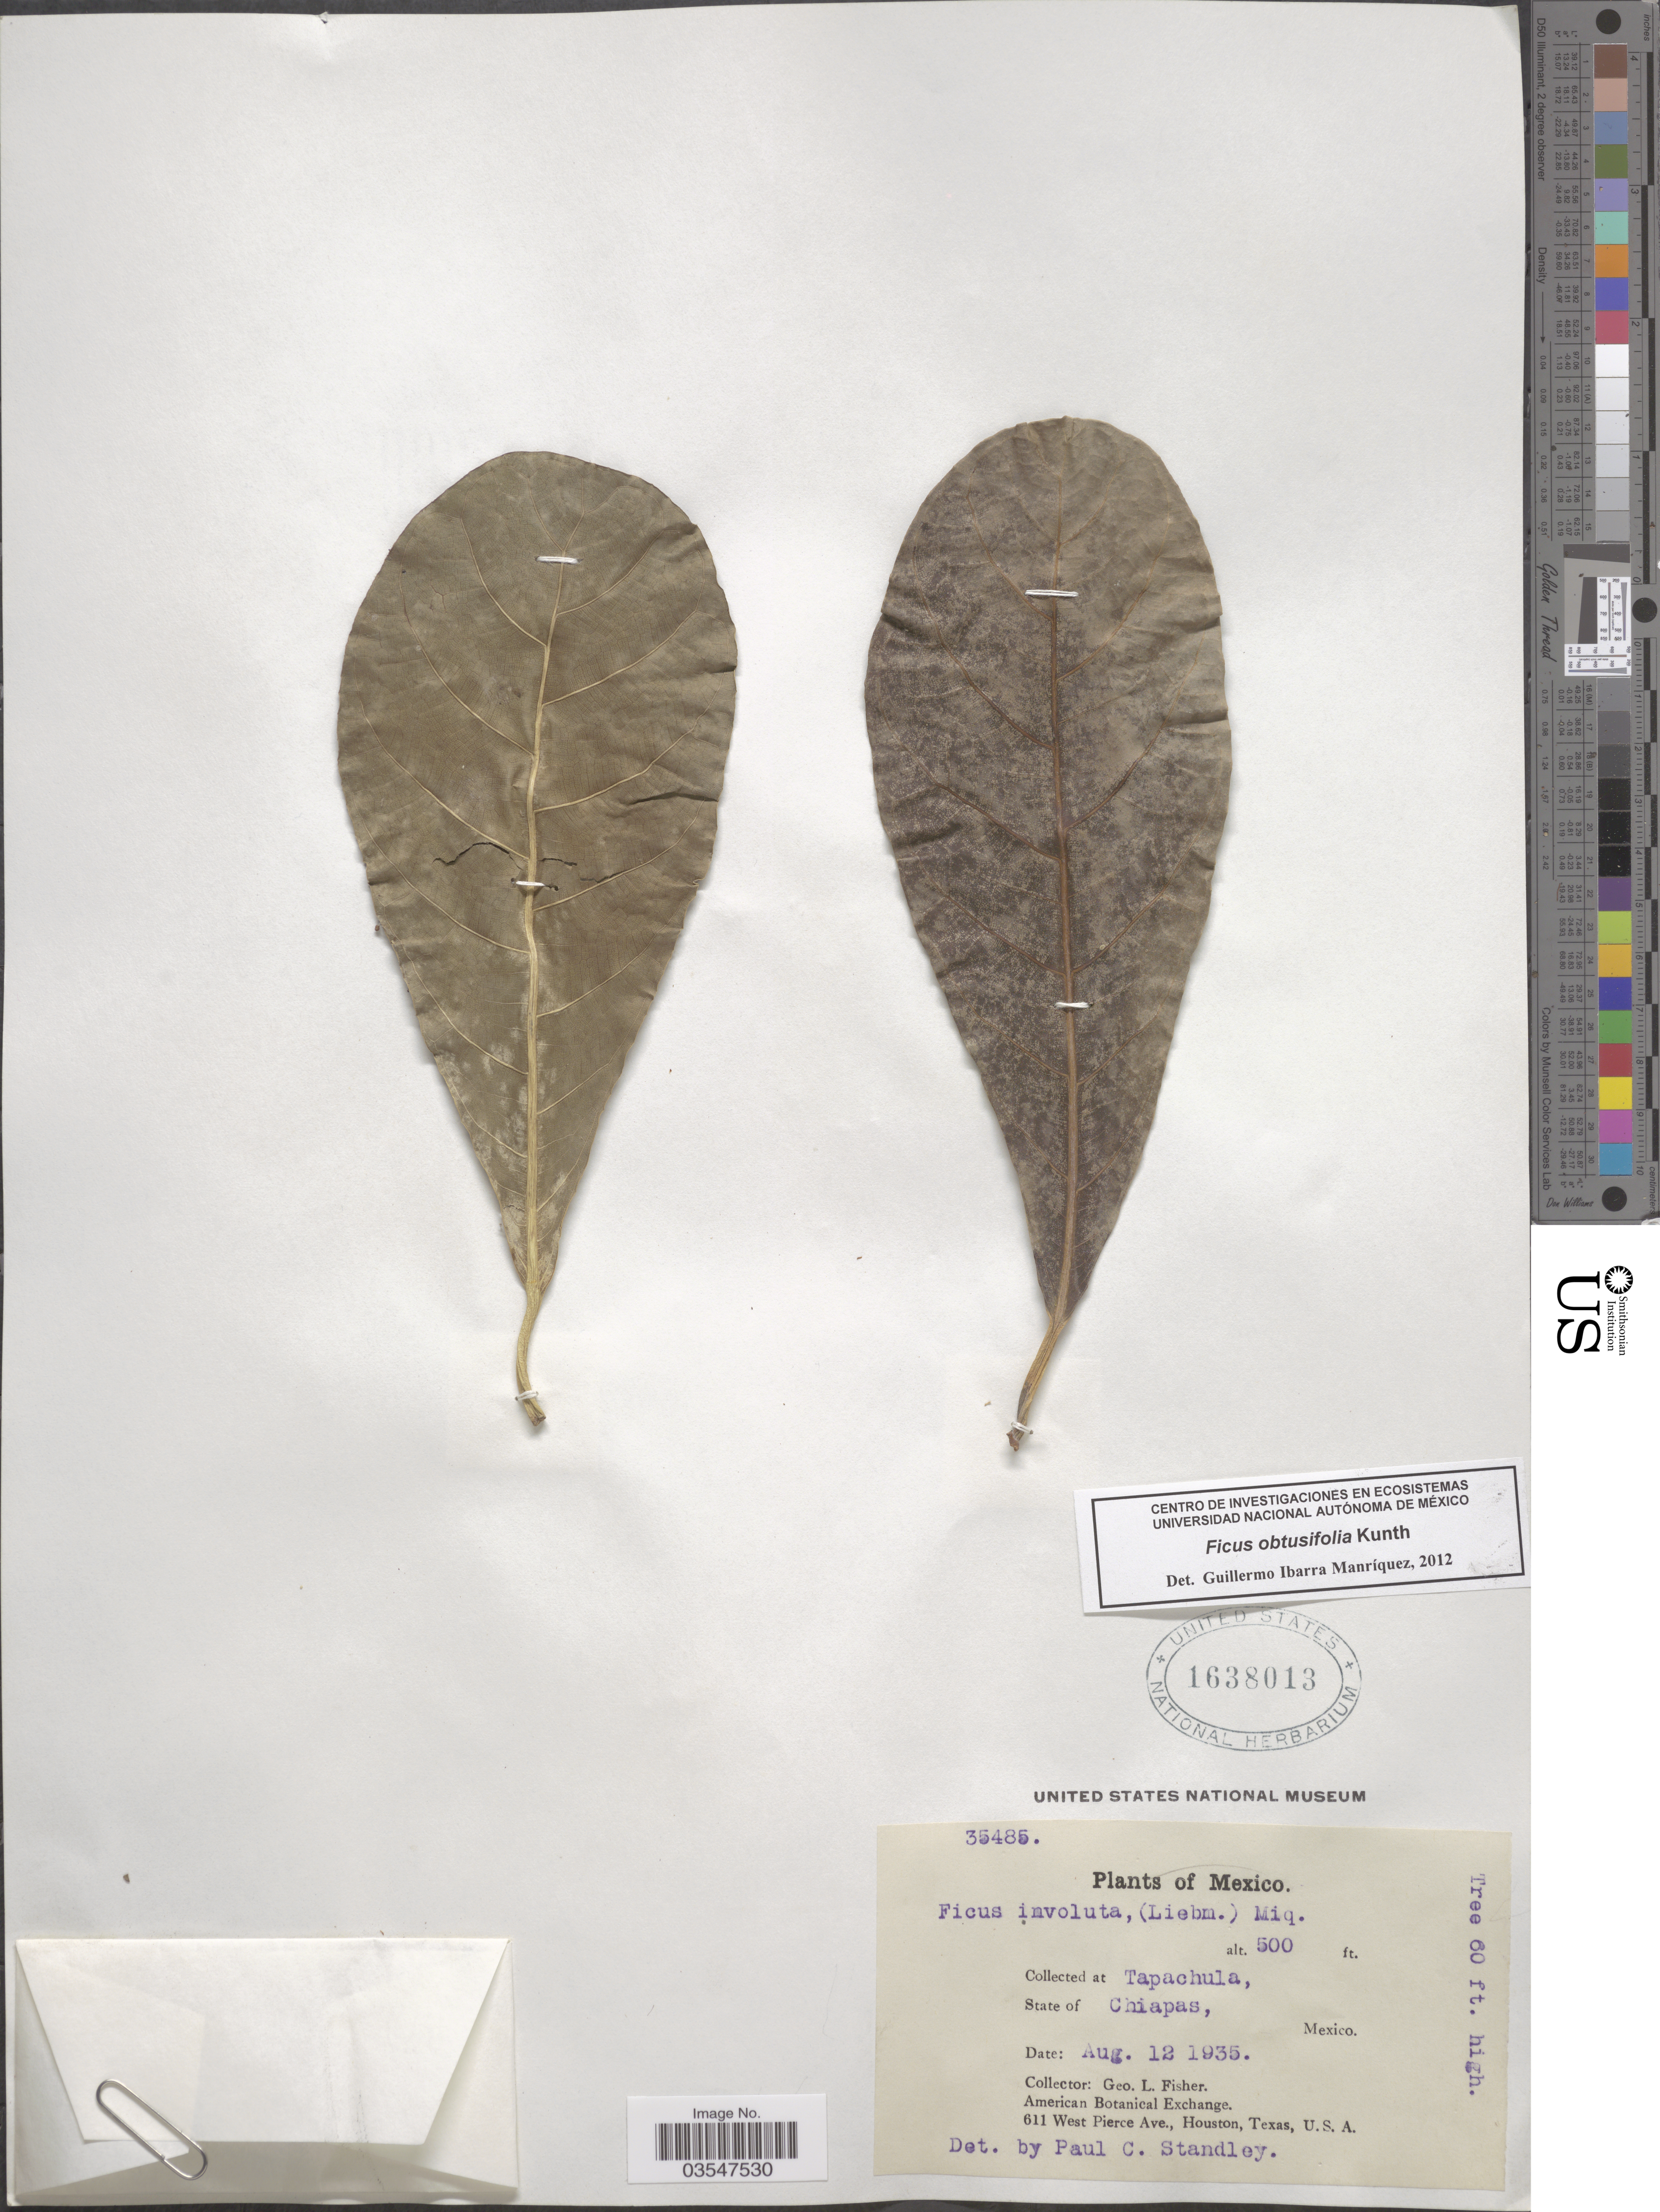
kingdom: Plantae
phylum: Tracheophyta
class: Magnoliopsida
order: Rosales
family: Moraceae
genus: Ficus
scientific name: Ficus obtusifolia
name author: Kunth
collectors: G. L. Fisher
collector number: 35485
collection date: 1935-08-12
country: Mexico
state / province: Chiapas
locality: Tapachula.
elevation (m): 152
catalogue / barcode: US 1638013